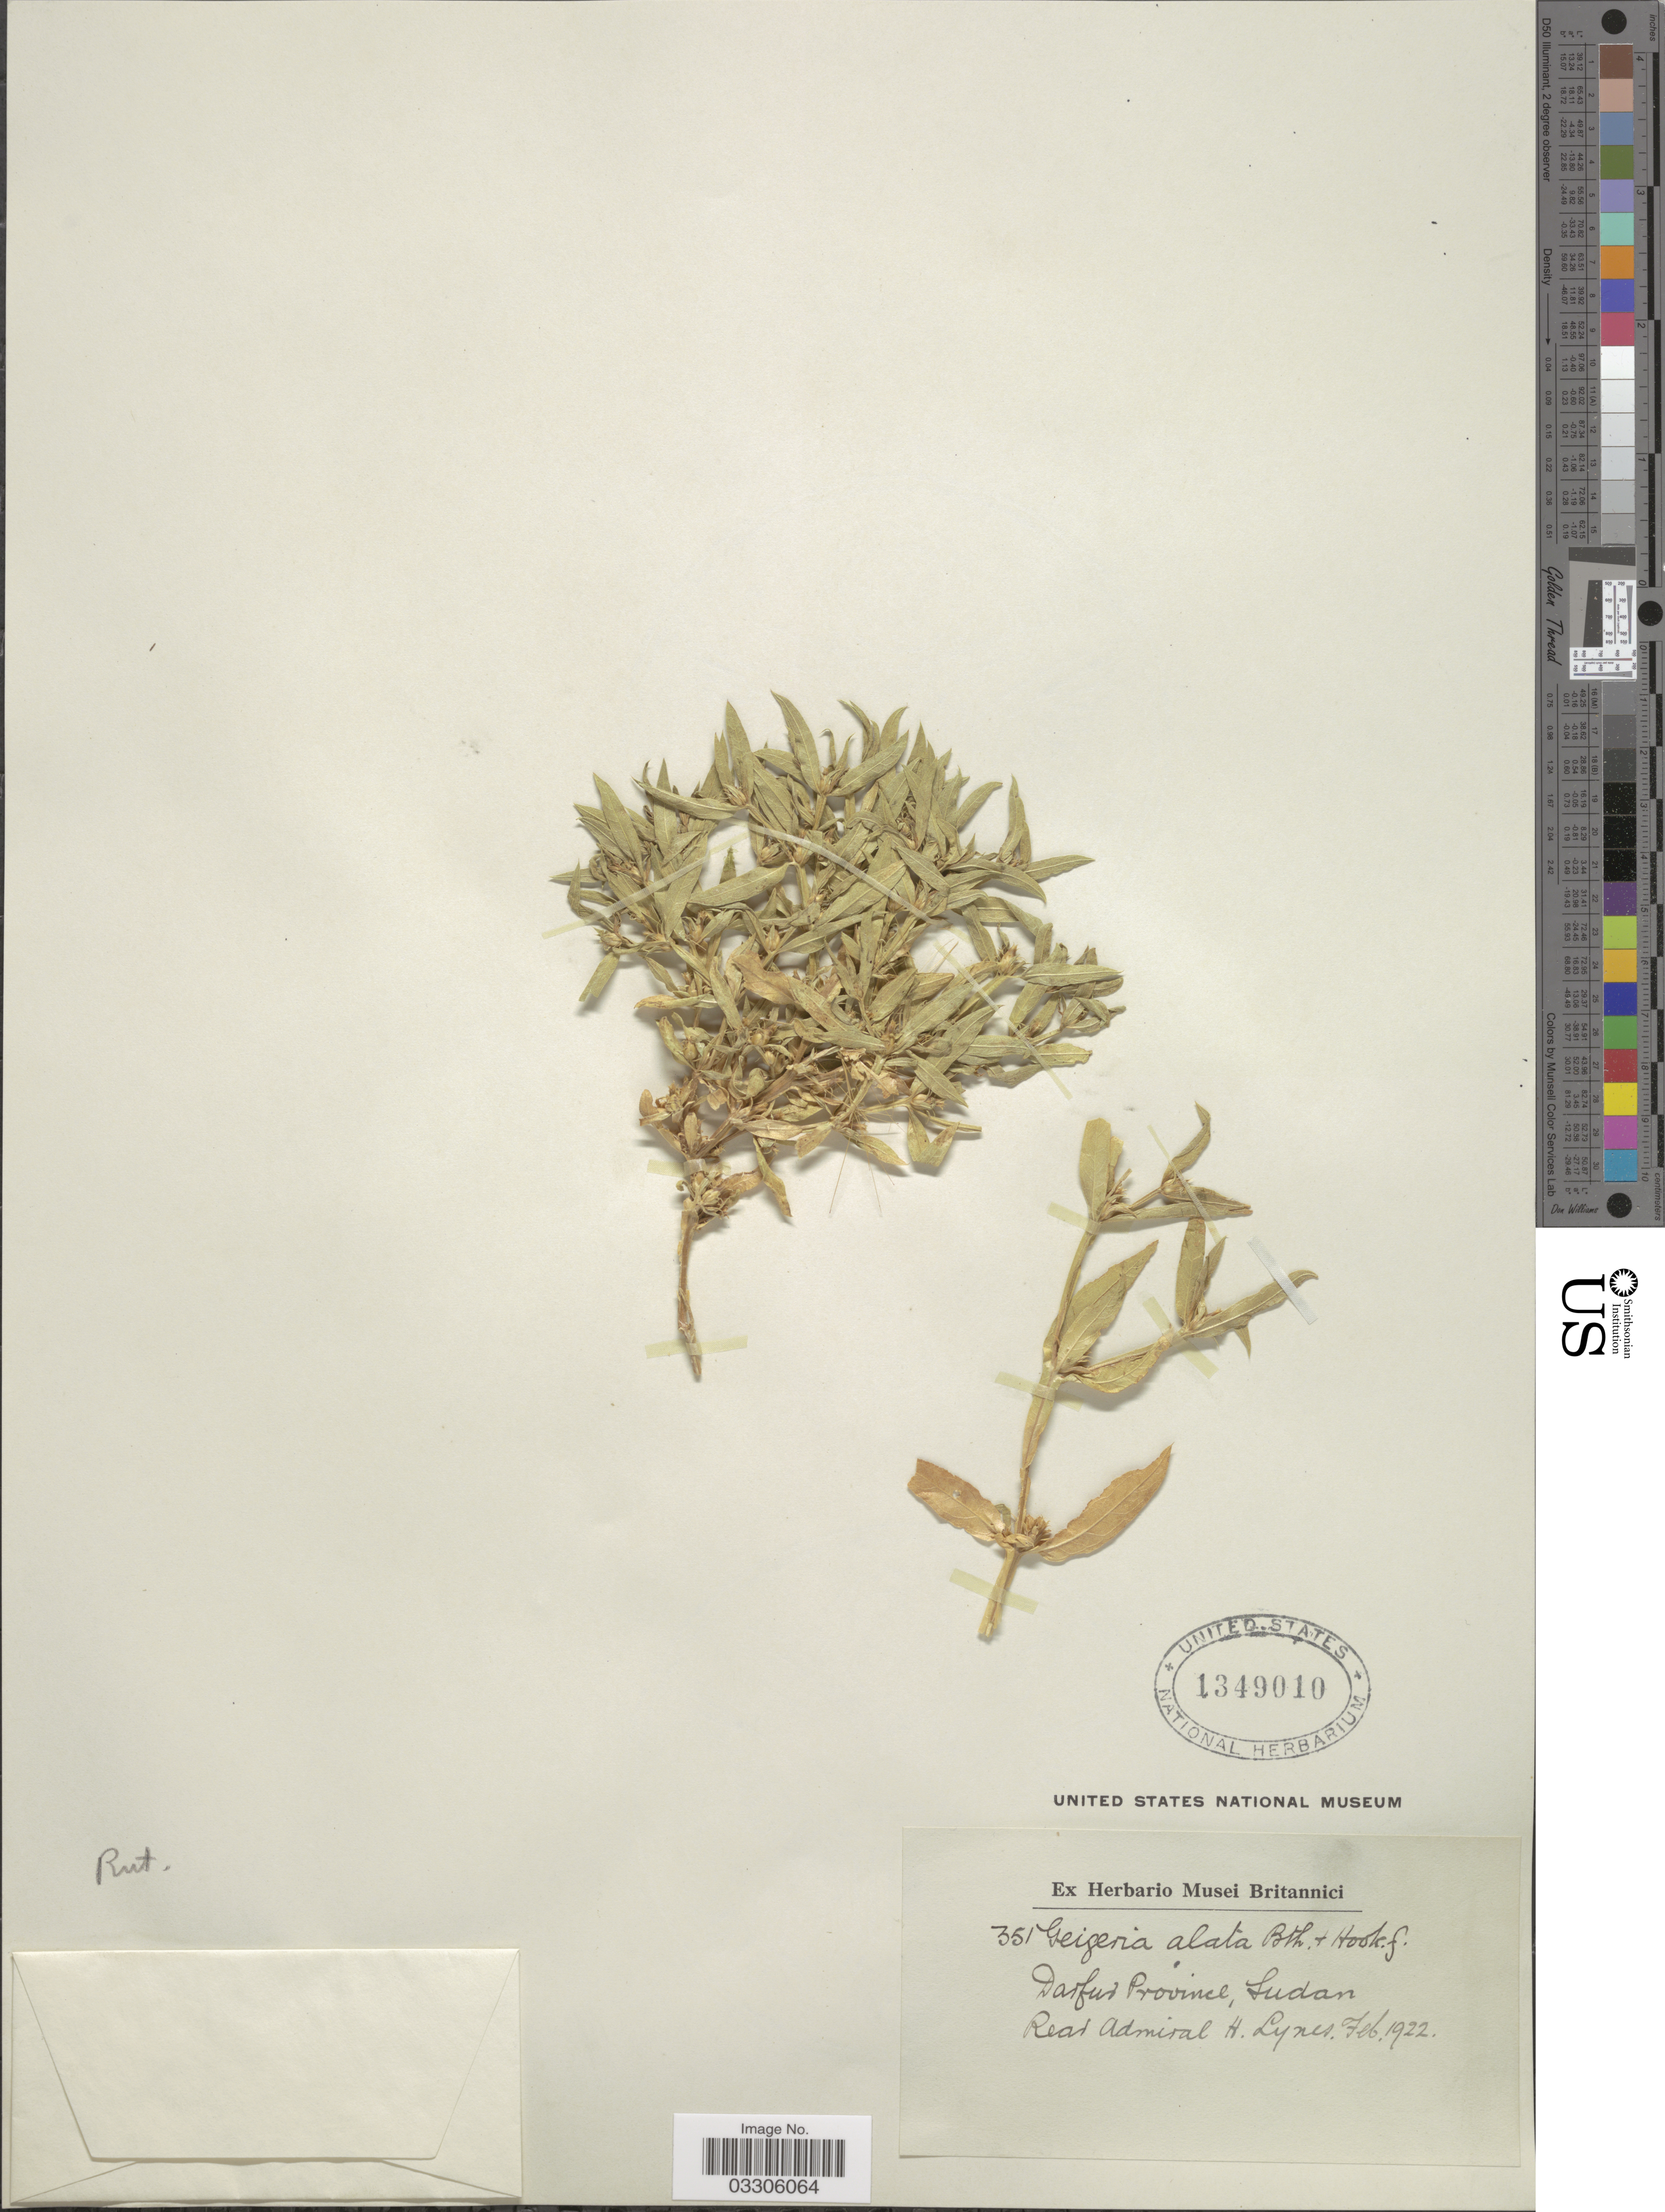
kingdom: Plantae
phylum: Tracheophyta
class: Magnoliopsida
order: Sapindales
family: Rutaceae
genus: Geijera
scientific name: Geijera alata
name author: Benth. & Hook. f.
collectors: H. Lynes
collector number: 351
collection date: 1922-02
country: Sudan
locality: Darfur Province.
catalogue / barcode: US 1349010